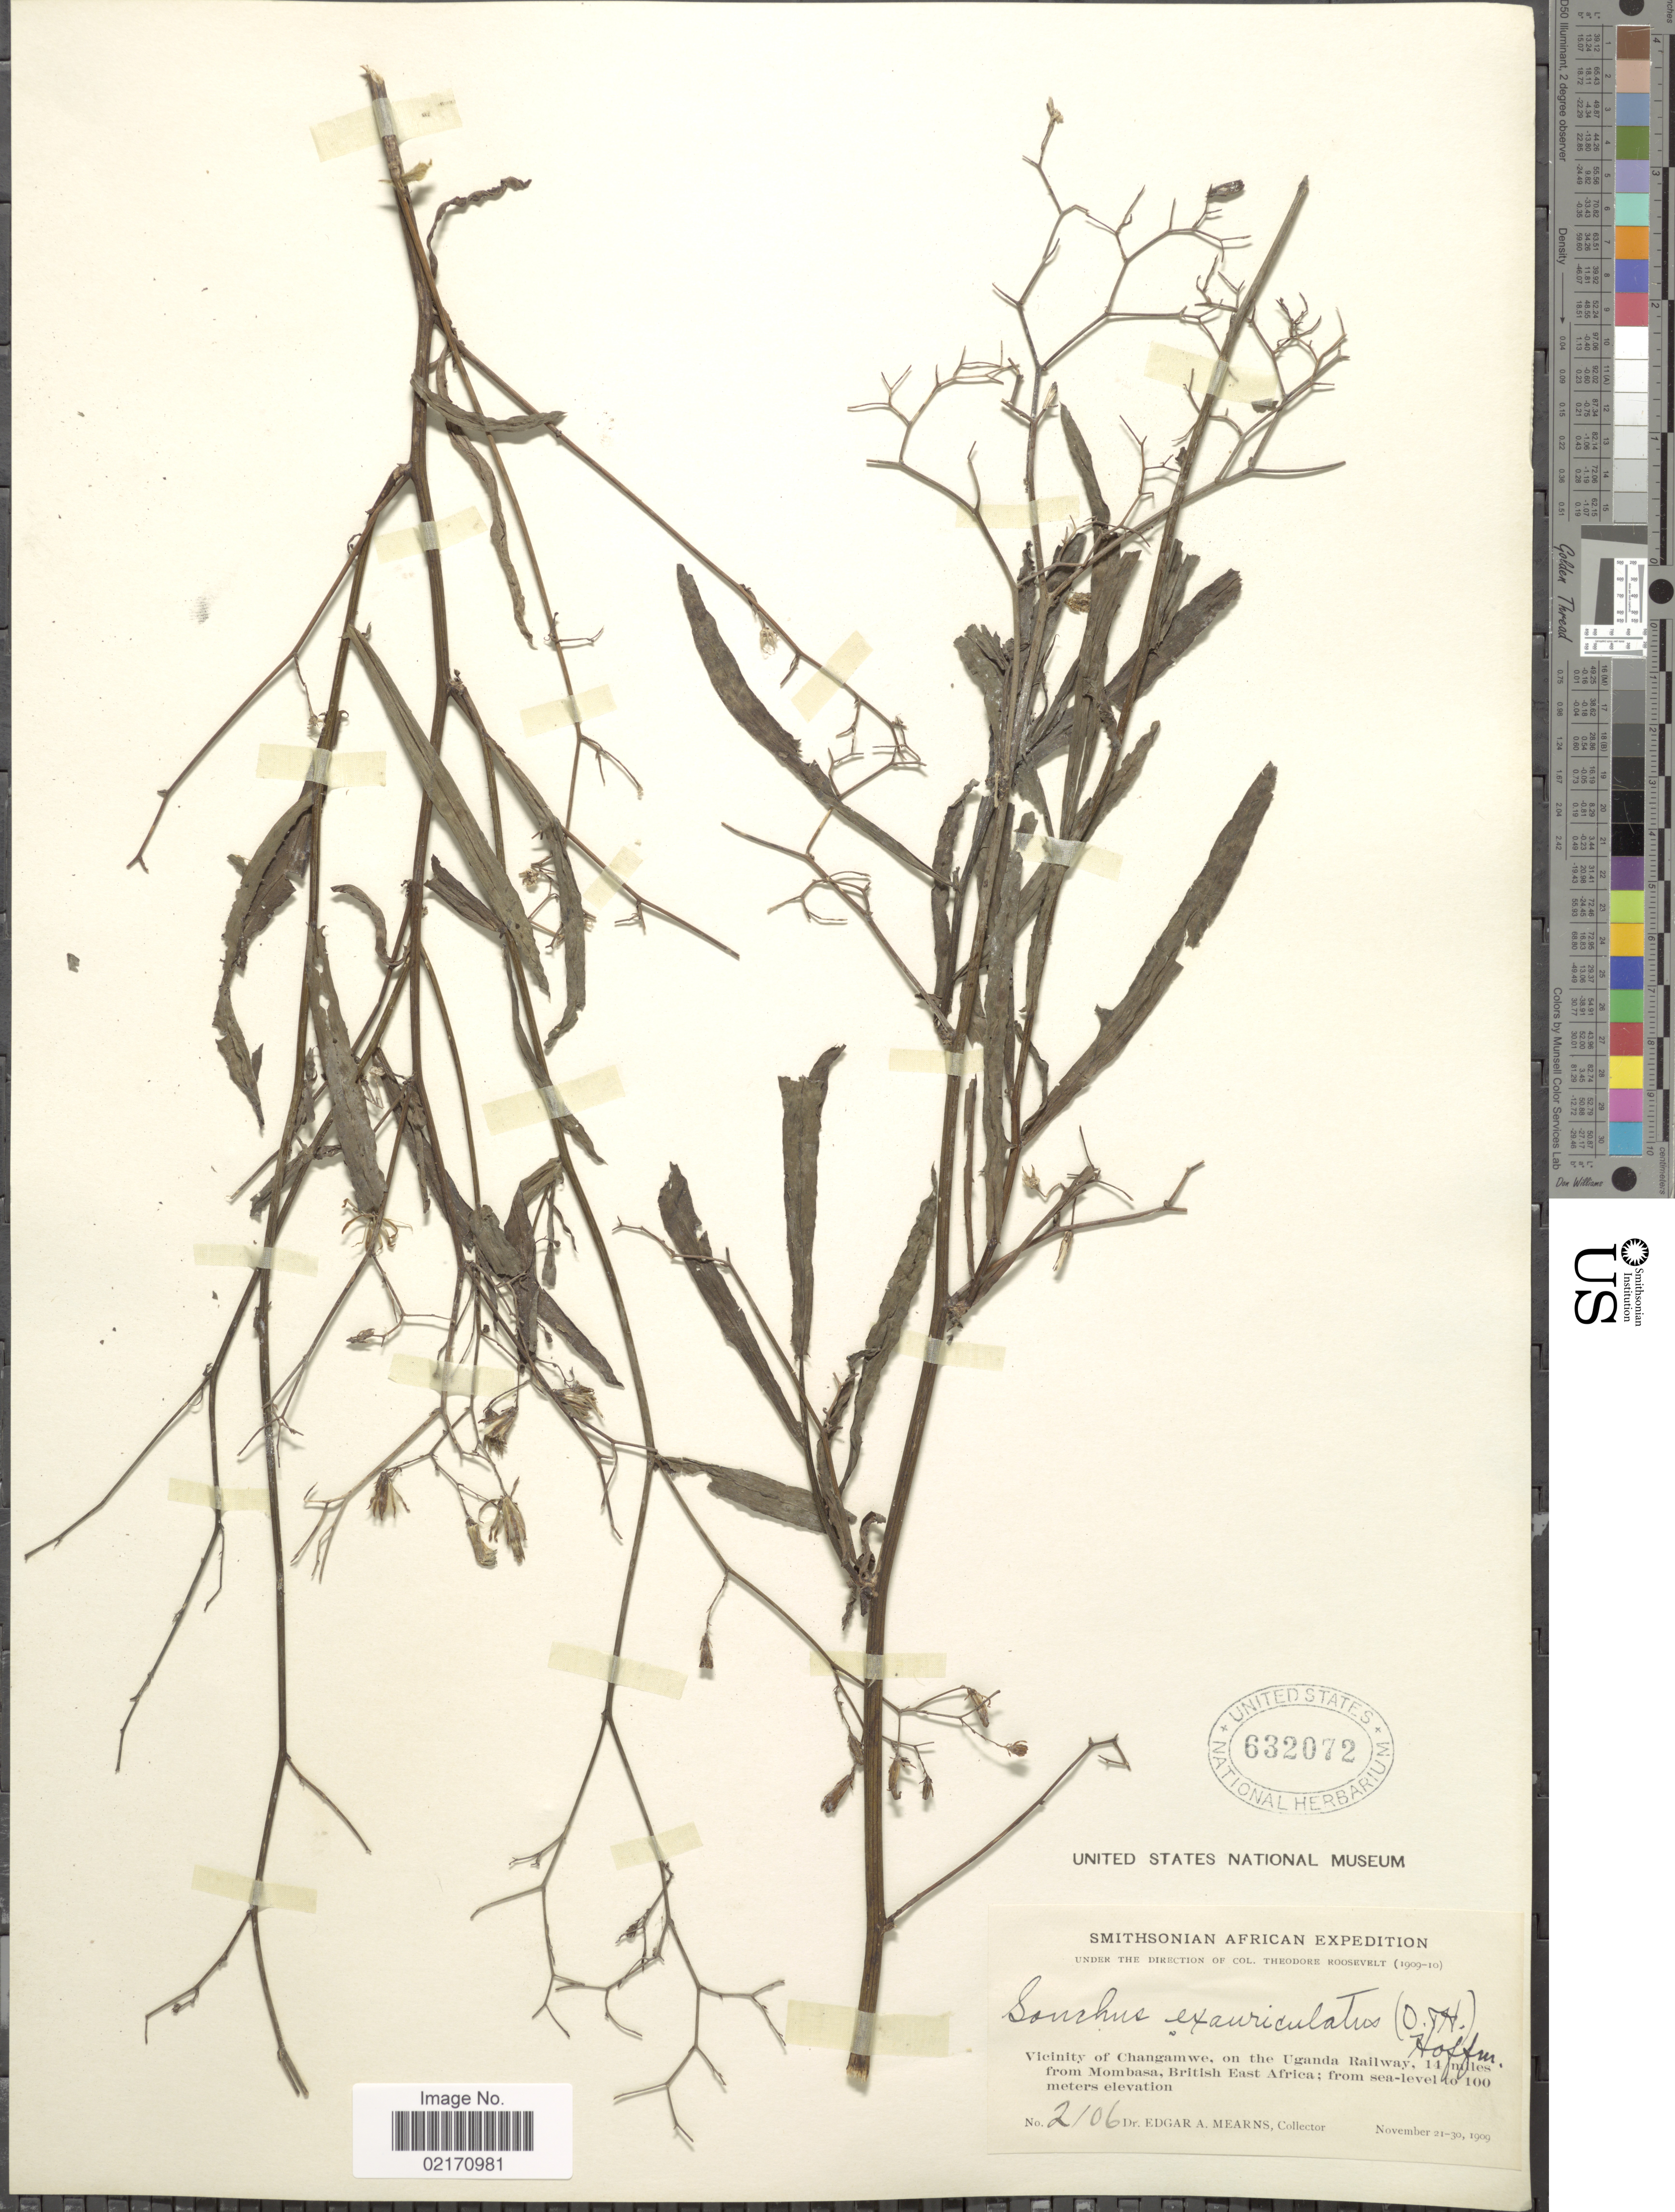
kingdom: Plantae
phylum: Tracheophyta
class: Magnoliopsida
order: Asterales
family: Asteraceae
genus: Launaea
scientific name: Launaea cornuta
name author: (Hochst. ex Oliv. & Hiern) C. Jeffrey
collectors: E. A. Mearns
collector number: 2106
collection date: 1909-11-21/1909-11-30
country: Kenya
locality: Vicinity of Changamwe, on the Uganda Railway, 14 miles from Mombasa, British East Africa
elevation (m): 100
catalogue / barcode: US 632072